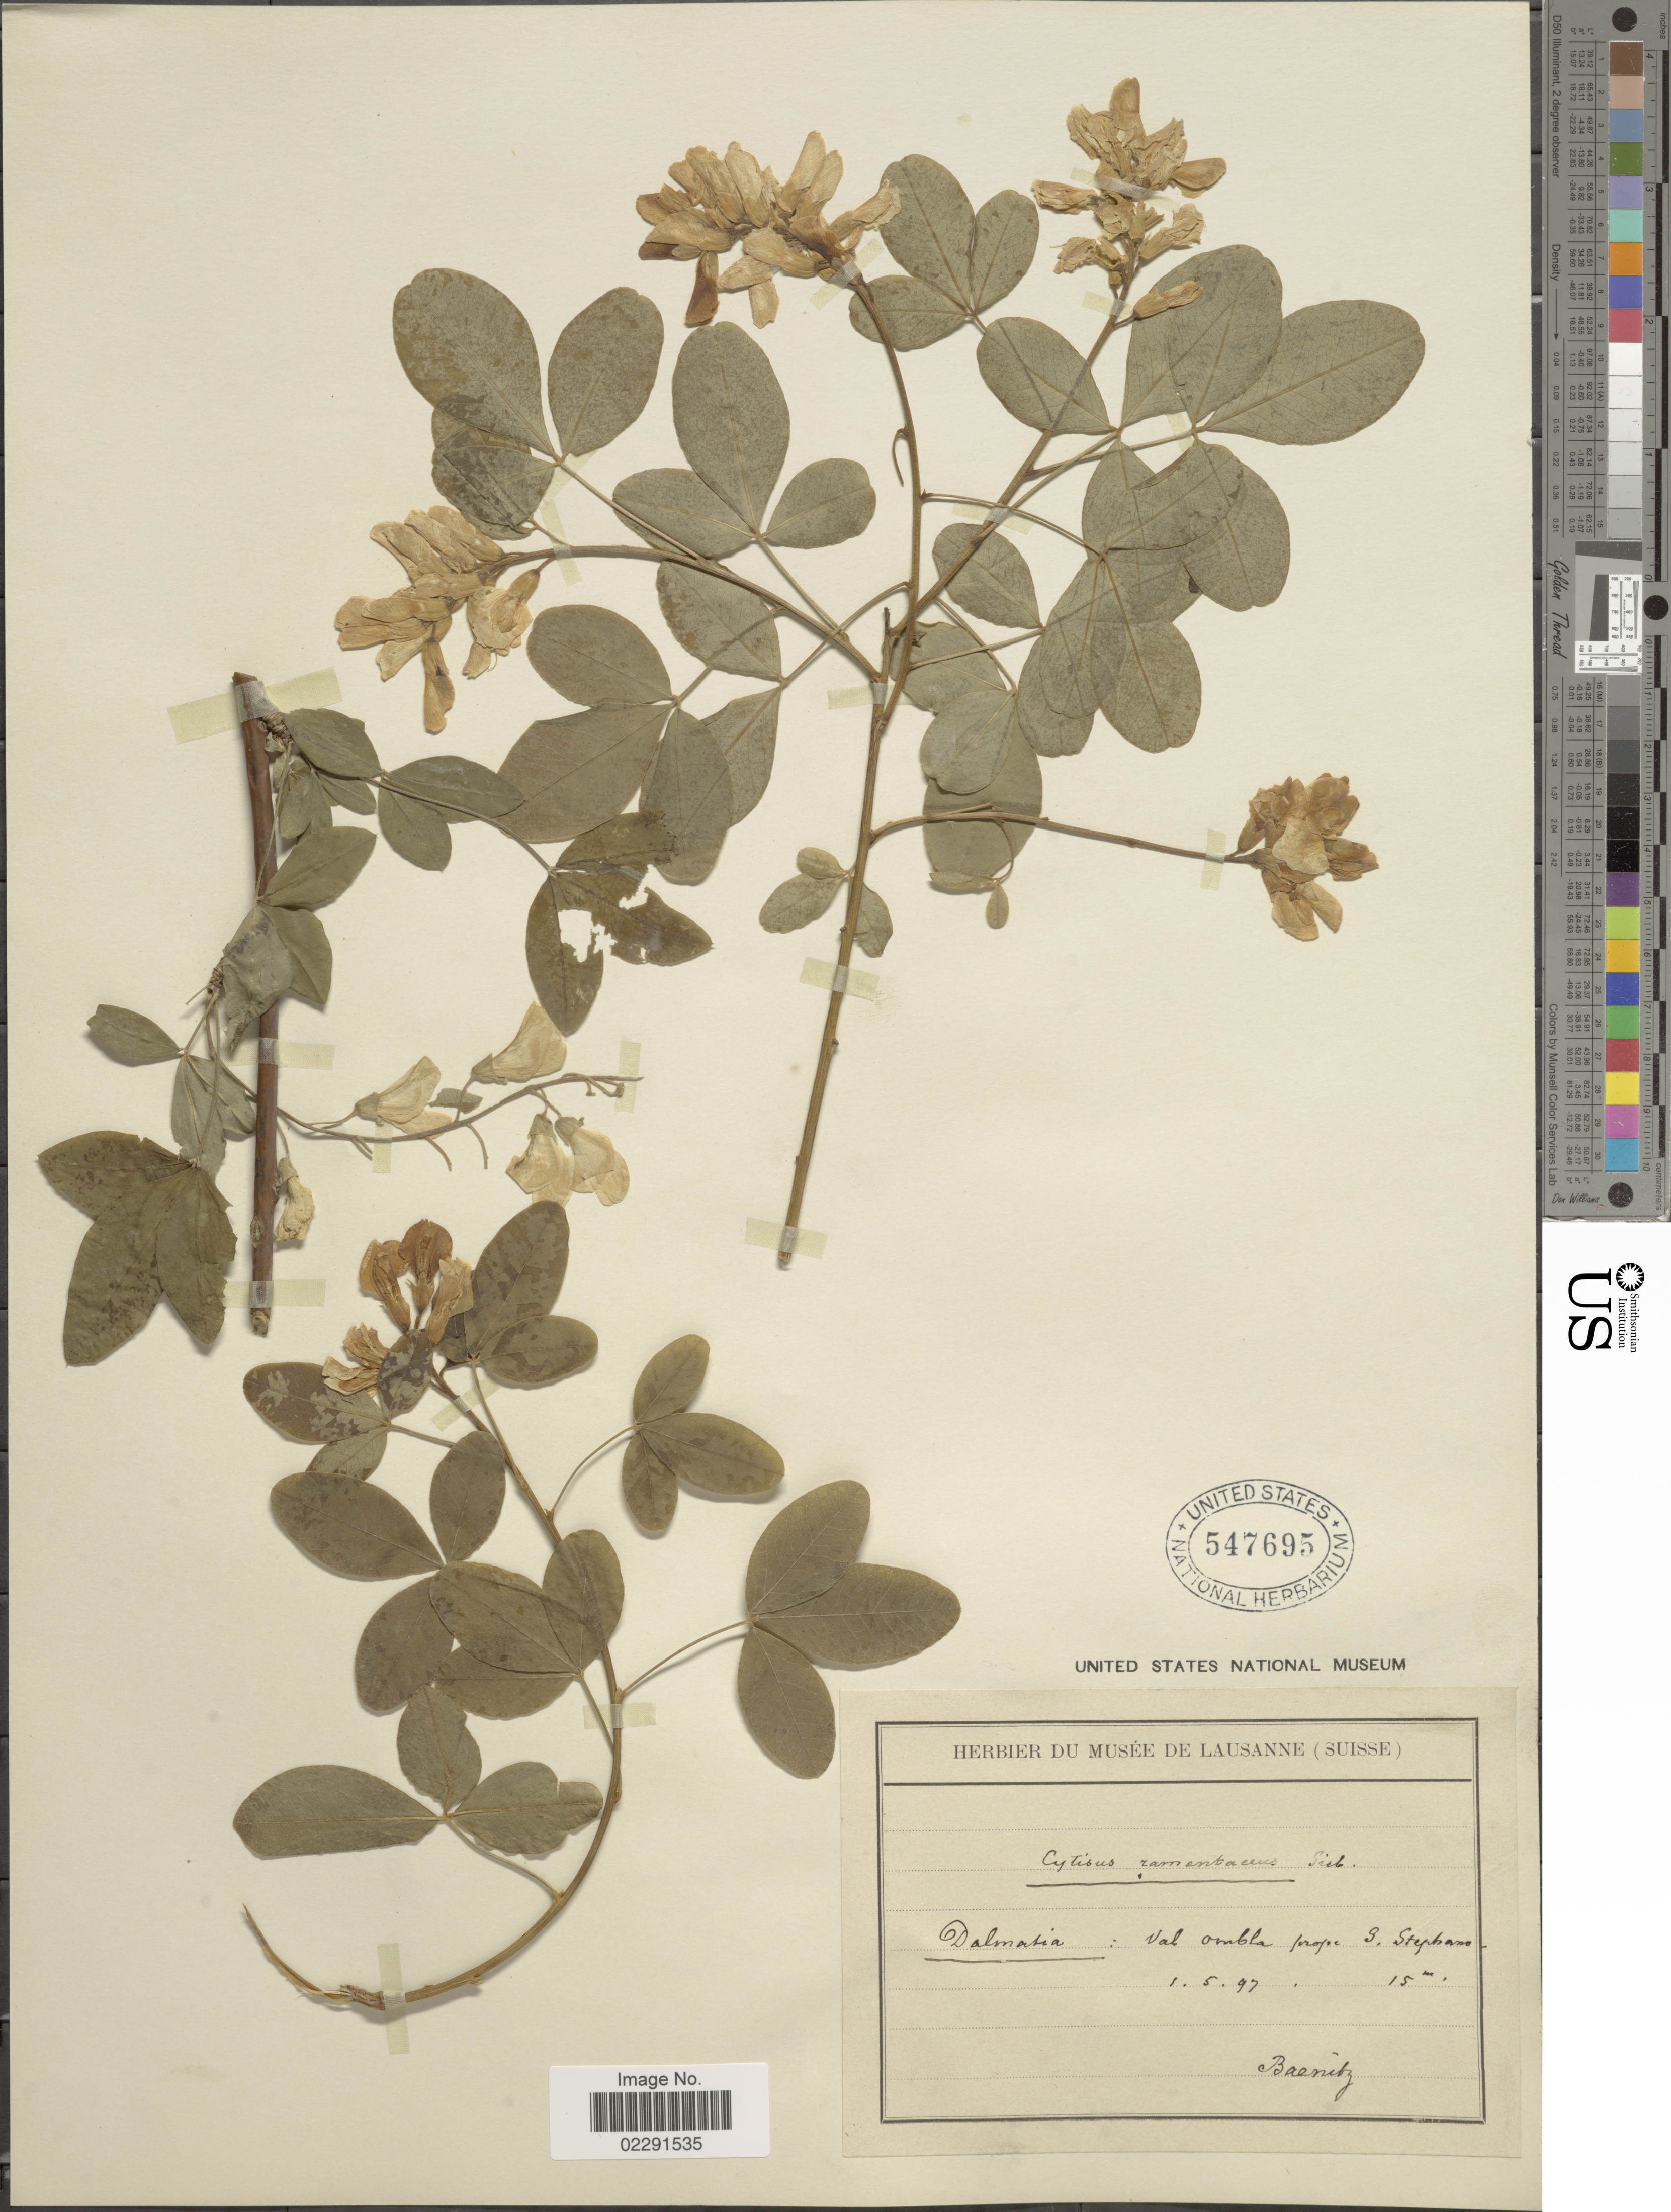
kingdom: Plantae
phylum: Tracheophyta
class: Magnoliopsida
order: Fabales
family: Fabaceae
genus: Petteria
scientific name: Petteria ramentacea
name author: (Sieber) C. Presl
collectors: K. Baenitz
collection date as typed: Transcribed d/m/y: 1/5/97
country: Croatia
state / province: Split-Dalmatia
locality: Dalmatia: Val ombla prope S. Stephane. [interpreted]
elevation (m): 15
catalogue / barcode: US 547695